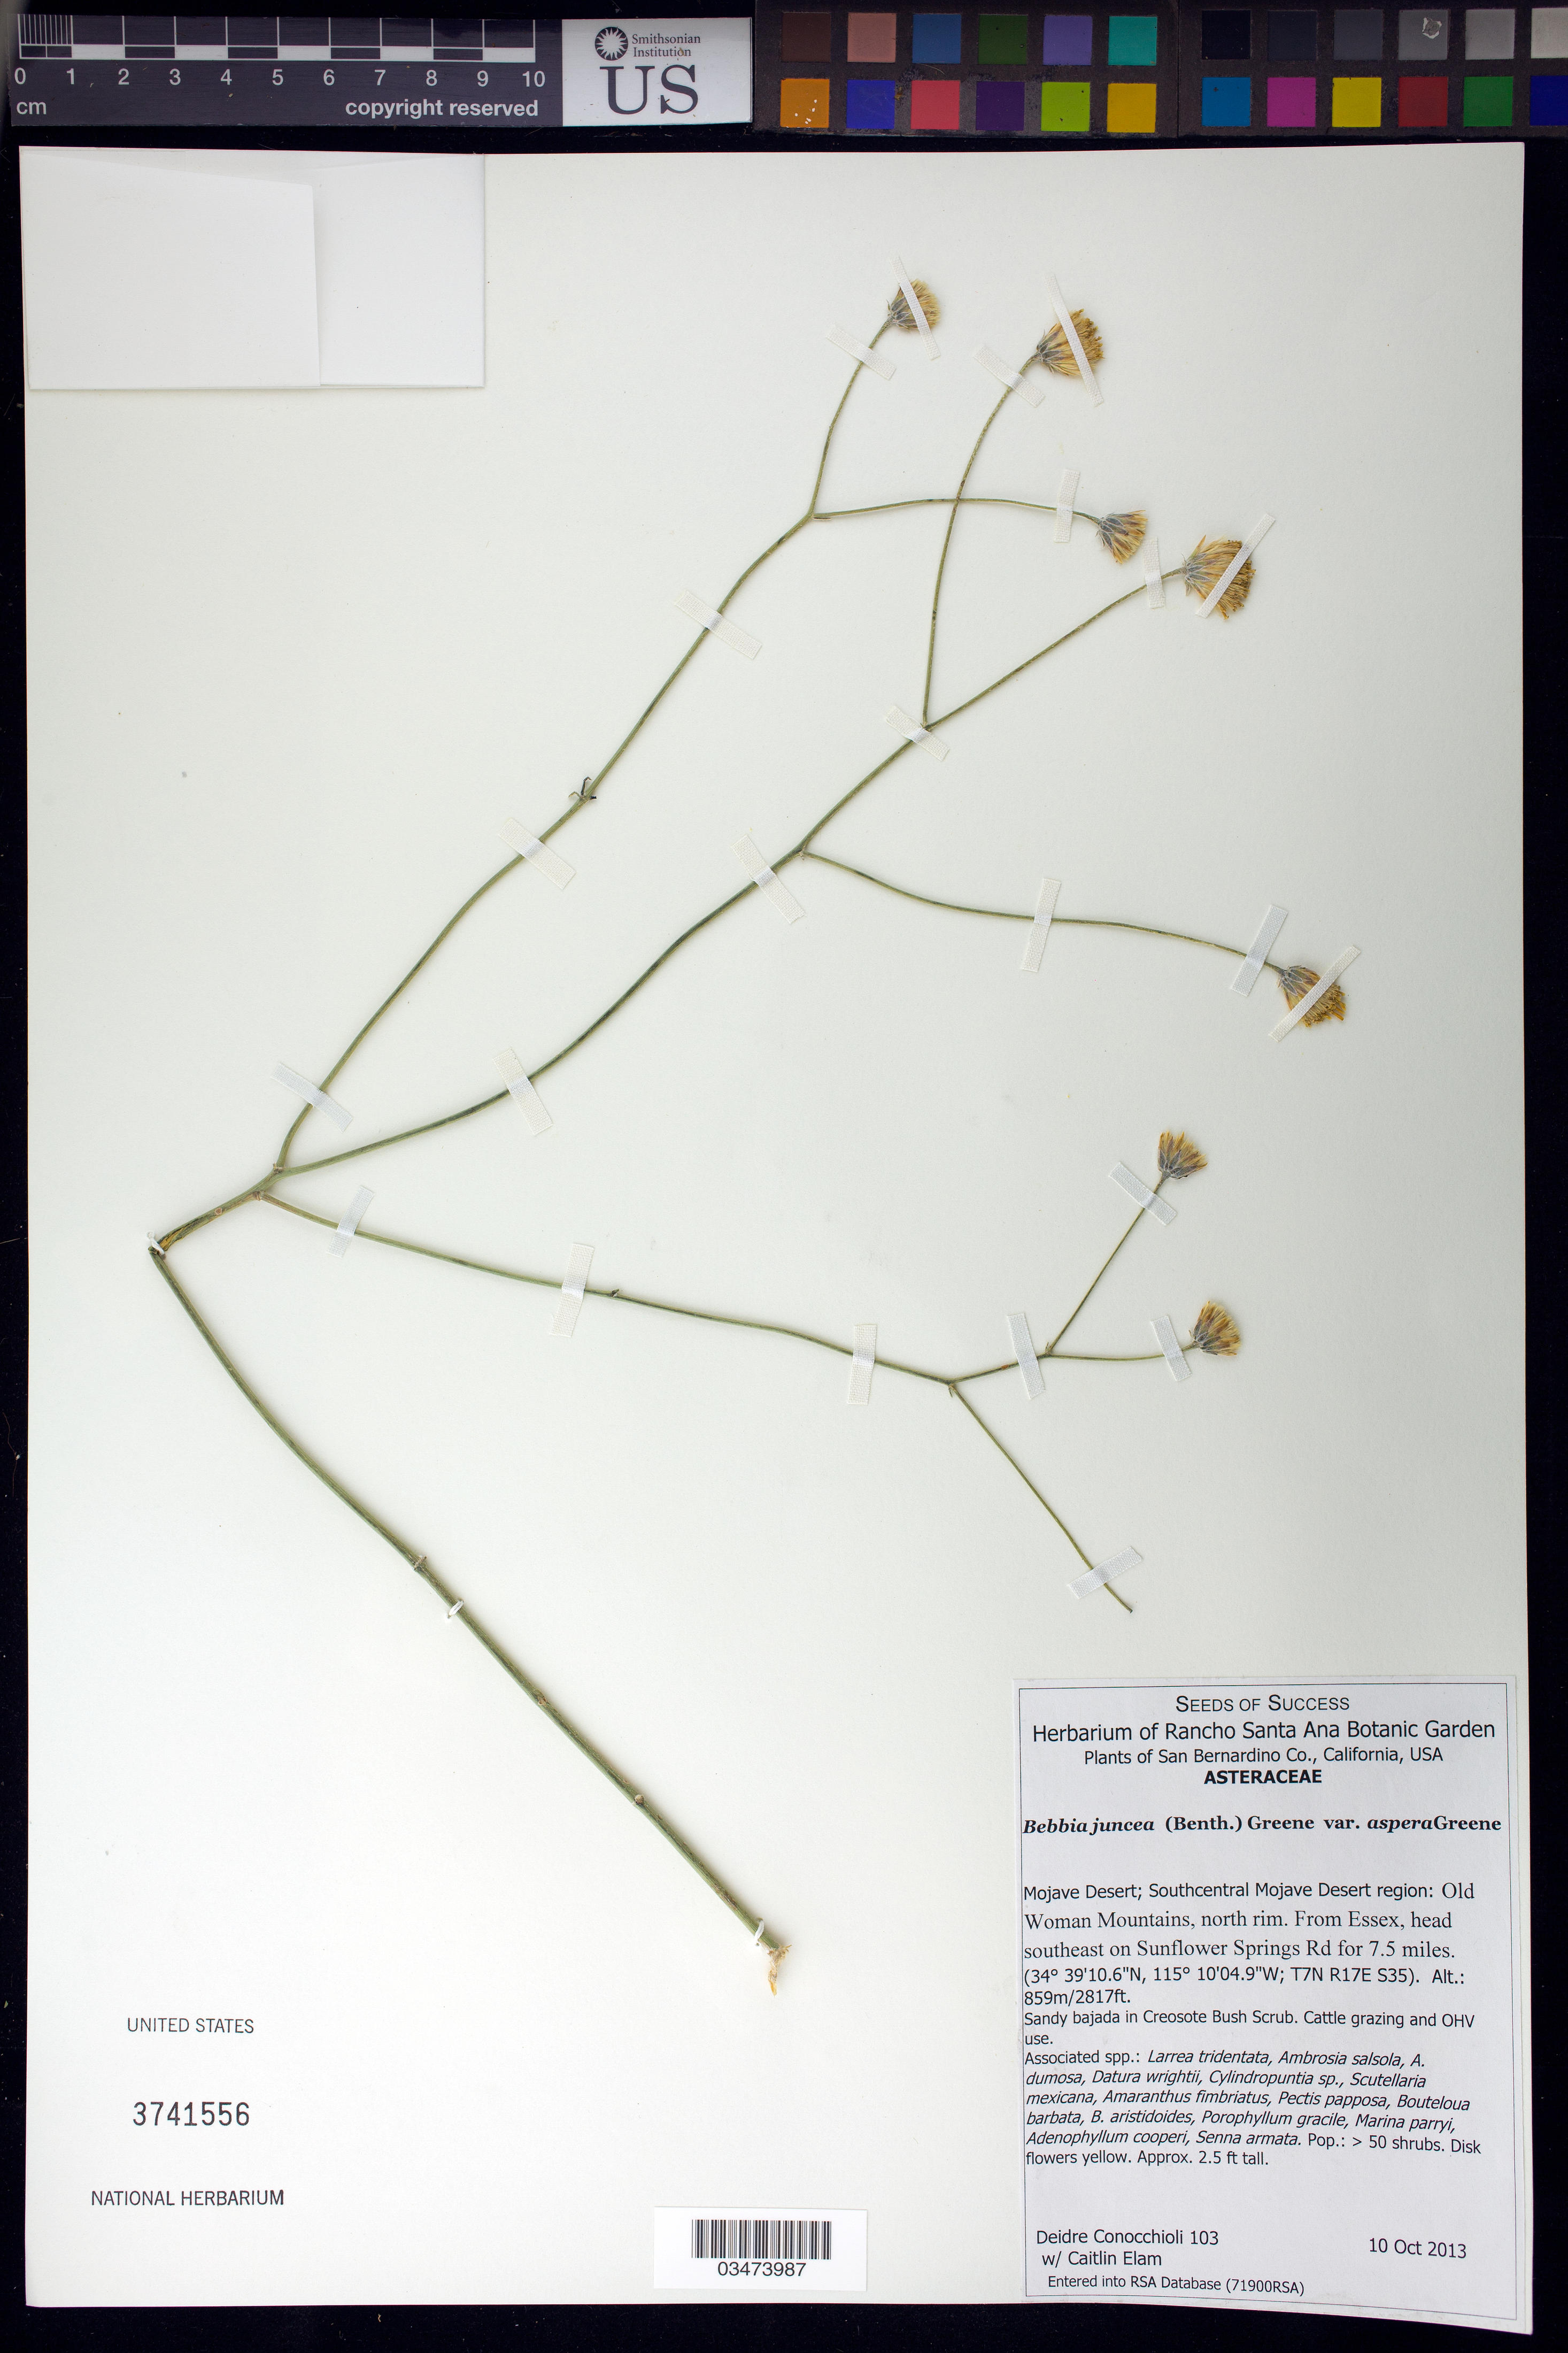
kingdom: Plantae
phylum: Tracheophyta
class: Magnoliopsida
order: Asterales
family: Asteraceae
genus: Bebbia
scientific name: Bebbia juncea var. aspera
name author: Greene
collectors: D. Conocchioli & C. Elam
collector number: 103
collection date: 2013-10-10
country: United States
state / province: California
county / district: San Bernardino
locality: Mojave Desert, Southcentral region, Old Woman Mts. north rim. From Essex, head SE on Sunflower Springs Rd for 7.5 miles.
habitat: Sandy bajada in Creosote Bush Scrub. Associated species: Larrea tridentata, Ambrosia salsola, Datura wrightii, Ambrosia dumosa ect.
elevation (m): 859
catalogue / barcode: US 3741556